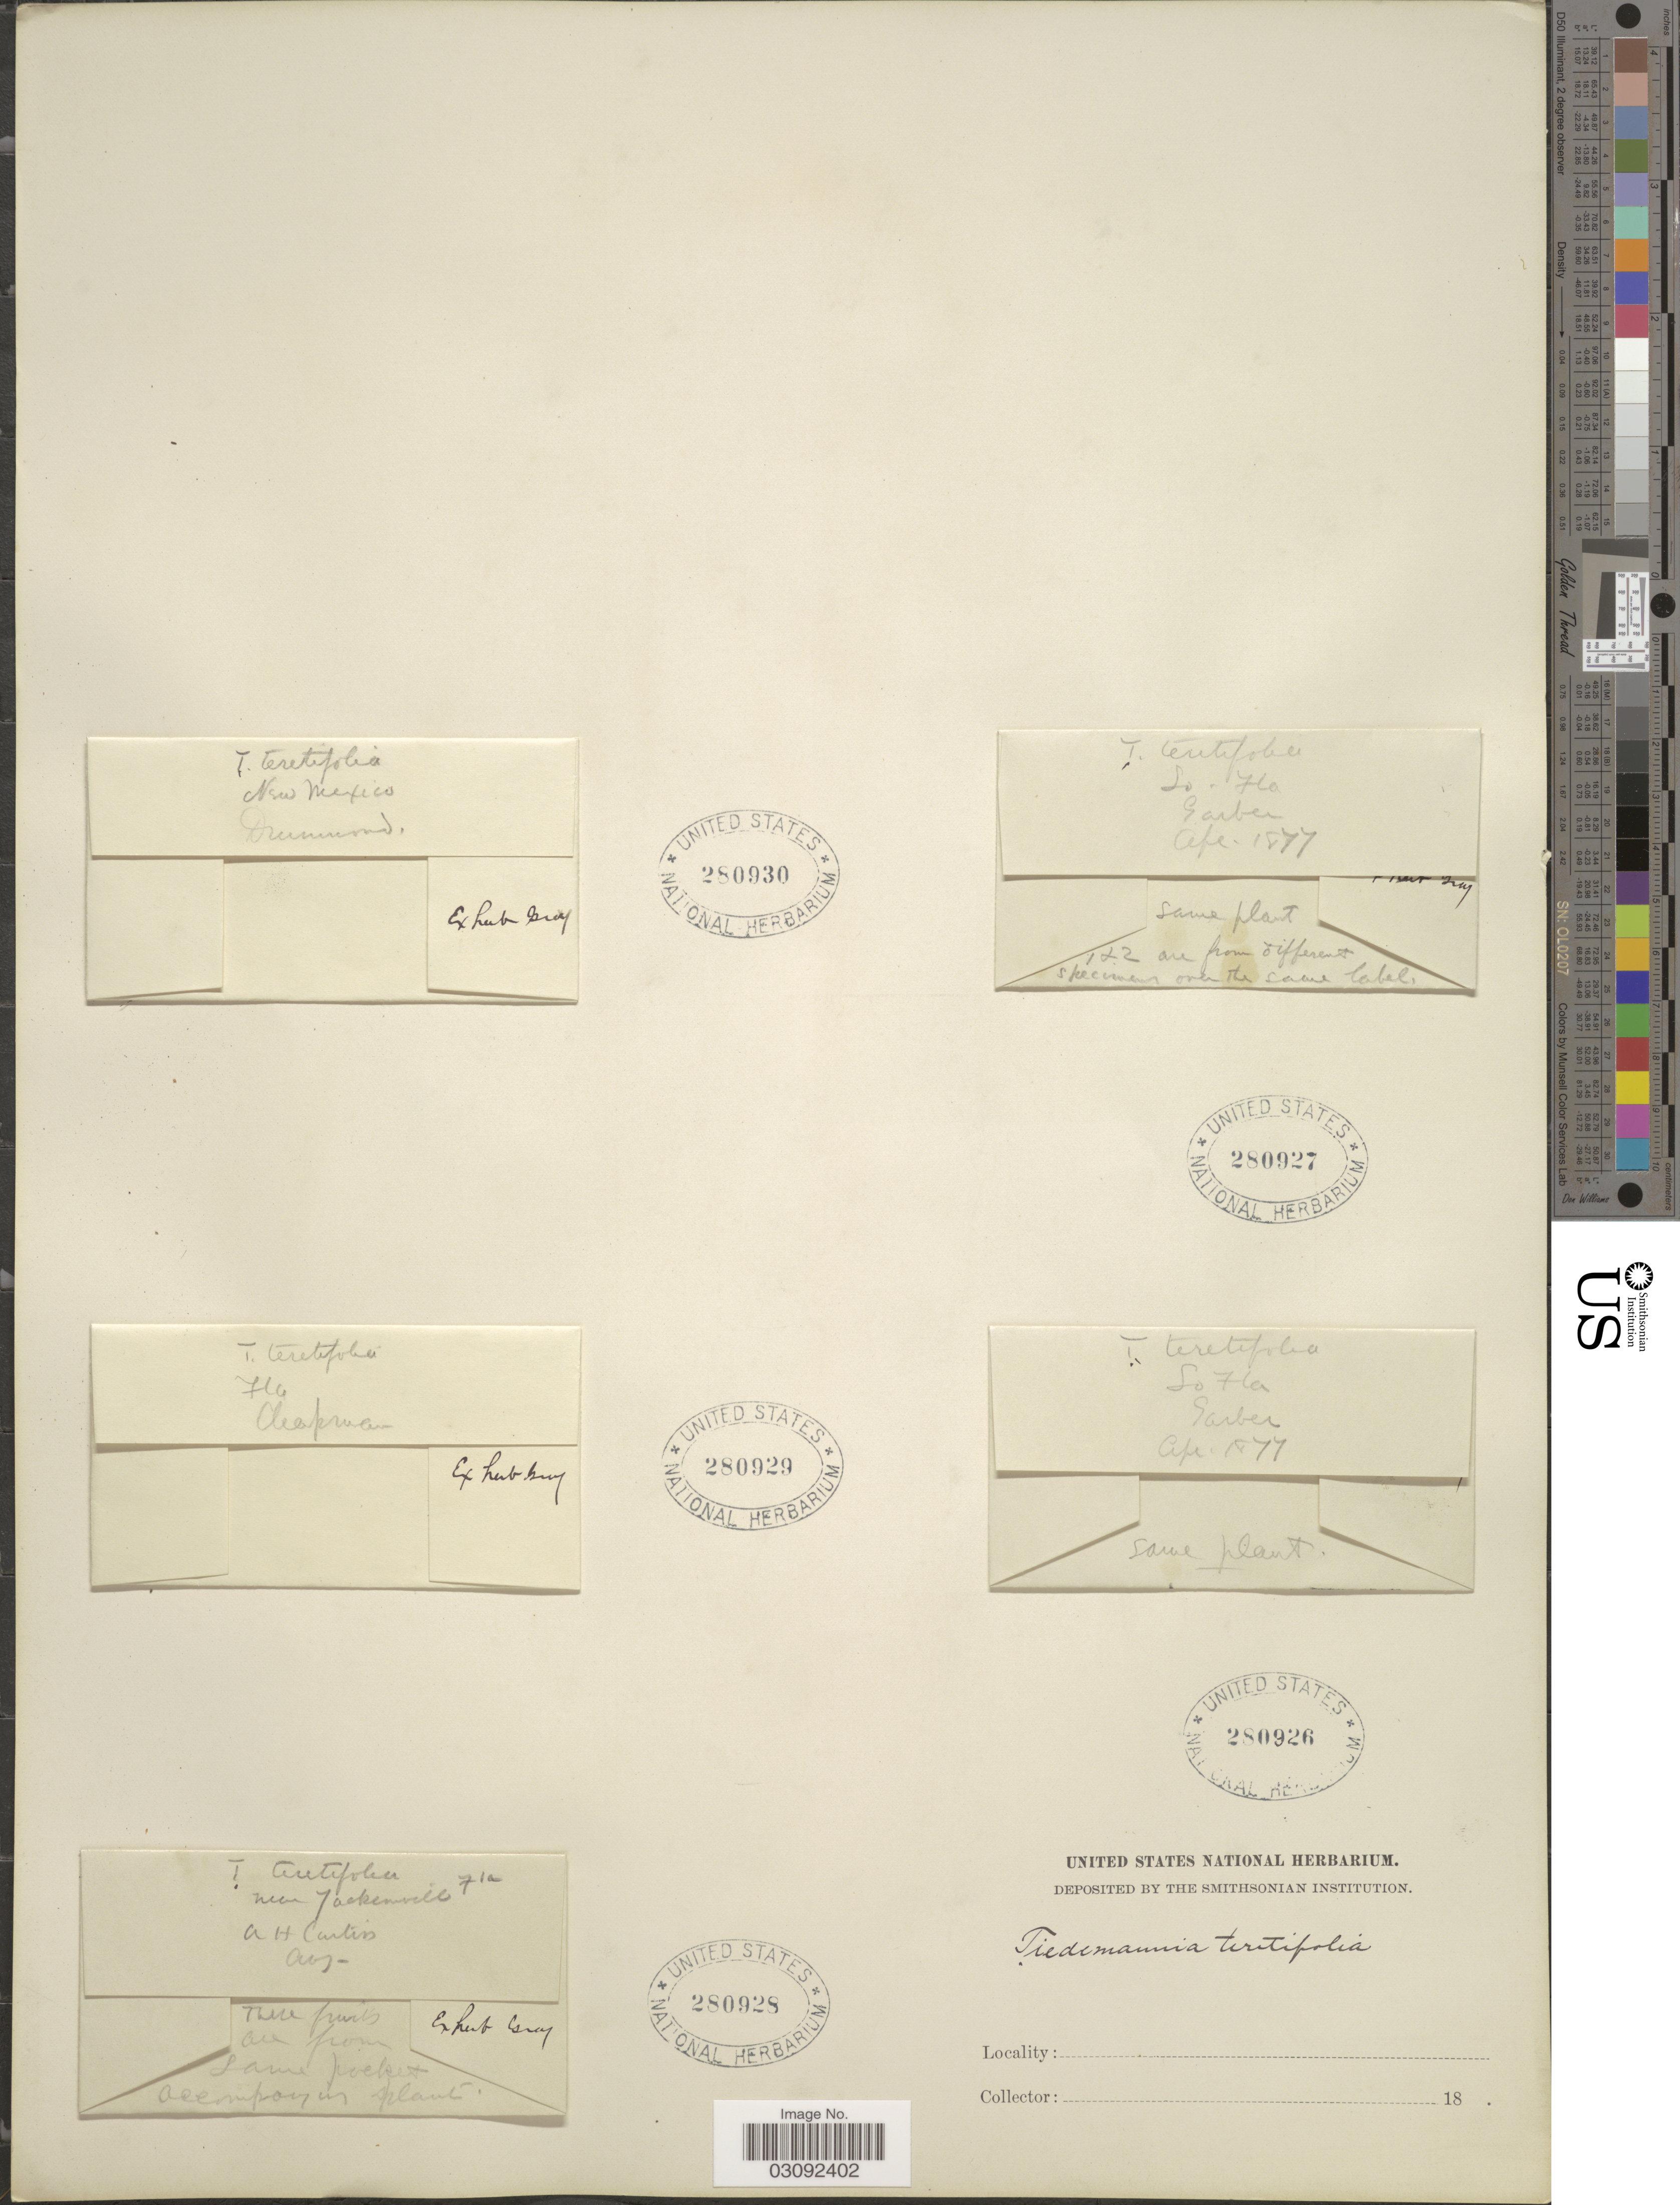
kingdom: Plantae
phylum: Tracheophyta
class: Magnoliopsida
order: Apiales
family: Apiaceae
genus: Oxypolis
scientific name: Oxypolis filiformis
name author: (Walter) Britton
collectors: A. H. Curtiss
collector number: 71a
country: United States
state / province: Florida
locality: Near Jacksonville.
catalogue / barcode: US 280928-3